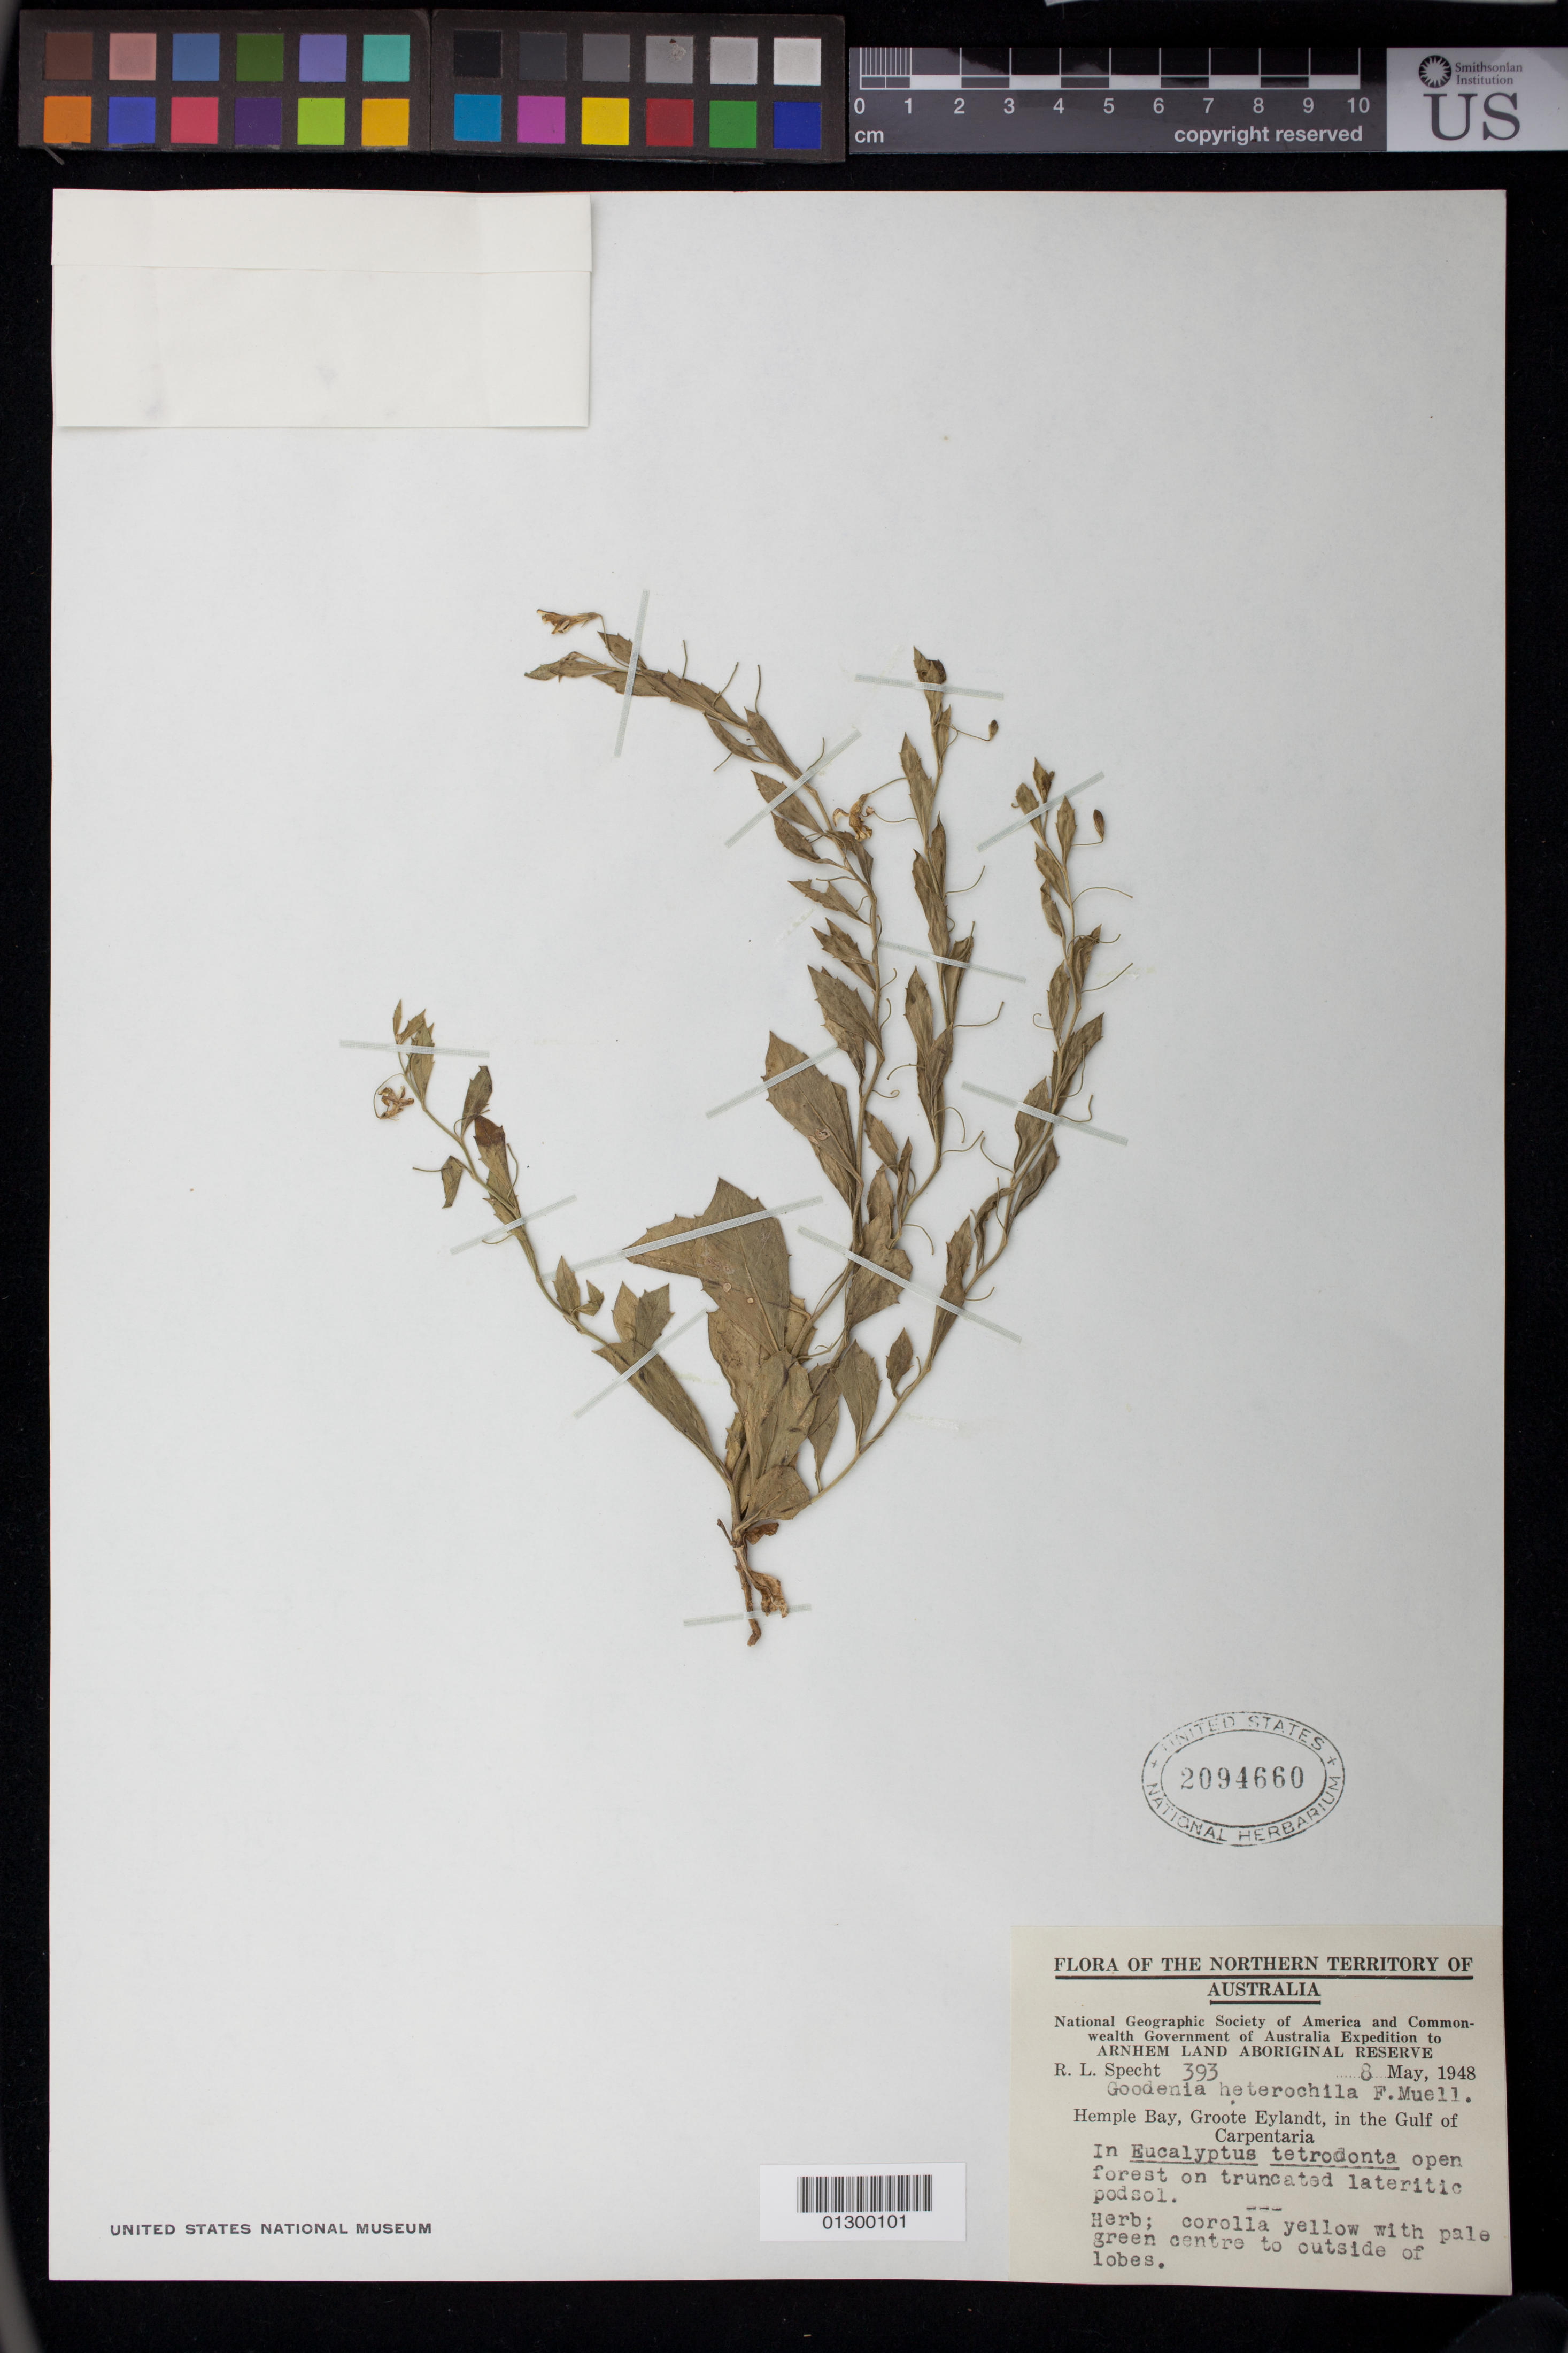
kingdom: Plantae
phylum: Tracheophyta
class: Magnoliopsida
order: Asterales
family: Goodeniaceae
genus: Goodenia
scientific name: Goodenia heterochila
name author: F. Muell.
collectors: R. L. Specht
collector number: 393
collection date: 1948-05-08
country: Australia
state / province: Northern Territory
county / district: East Arnhem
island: Groote Eylandt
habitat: In Eucalyptus tetrodonta open forest on truncated lateritic podsol.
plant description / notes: Herb; corolla yellow with pale green centre to outside lobes.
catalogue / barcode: US 2094660